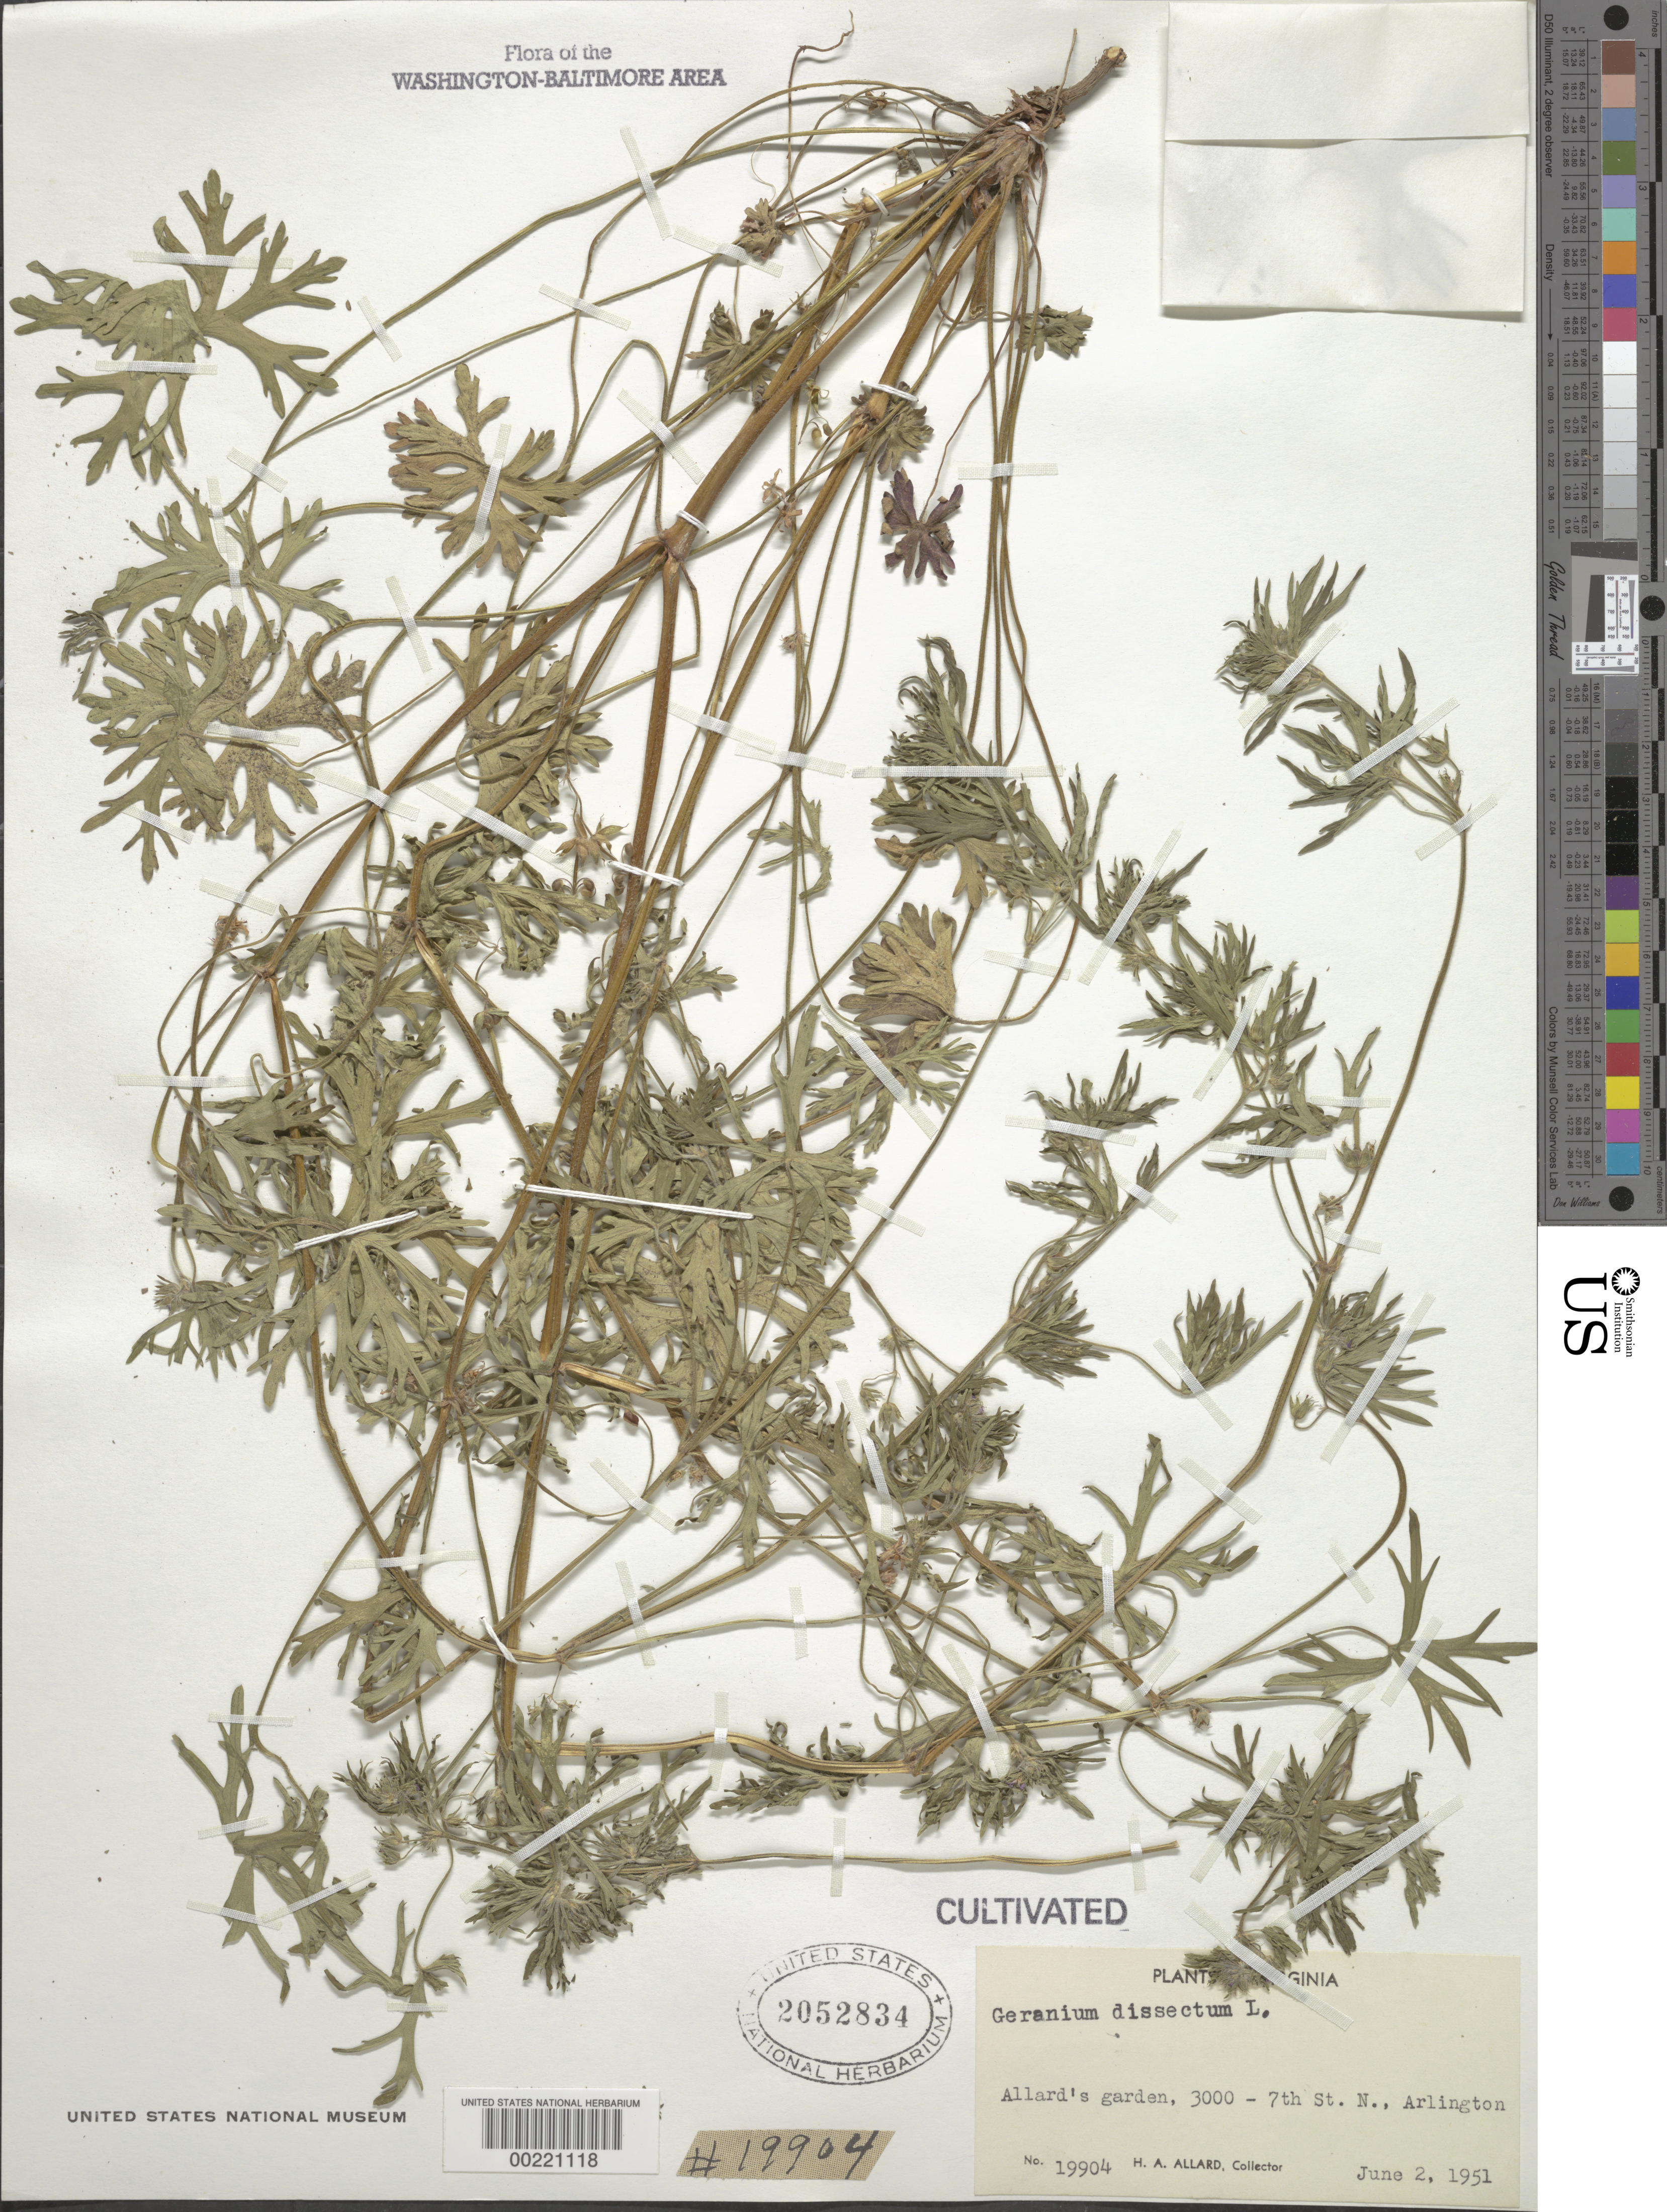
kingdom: Plantae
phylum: Tracheophyta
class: Magnoliopsida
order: Geraniales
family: Geraniaceae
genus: Geranium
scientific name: Geranium dissectum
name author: L.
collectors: H. A. Allard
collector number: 19904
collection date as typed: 02 Jun 1951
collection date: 1951-06-02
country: United States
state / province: Virginia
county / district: Arlington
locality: Arlington, 3000 7th N, Allard's Garden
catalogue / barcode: US 2052834